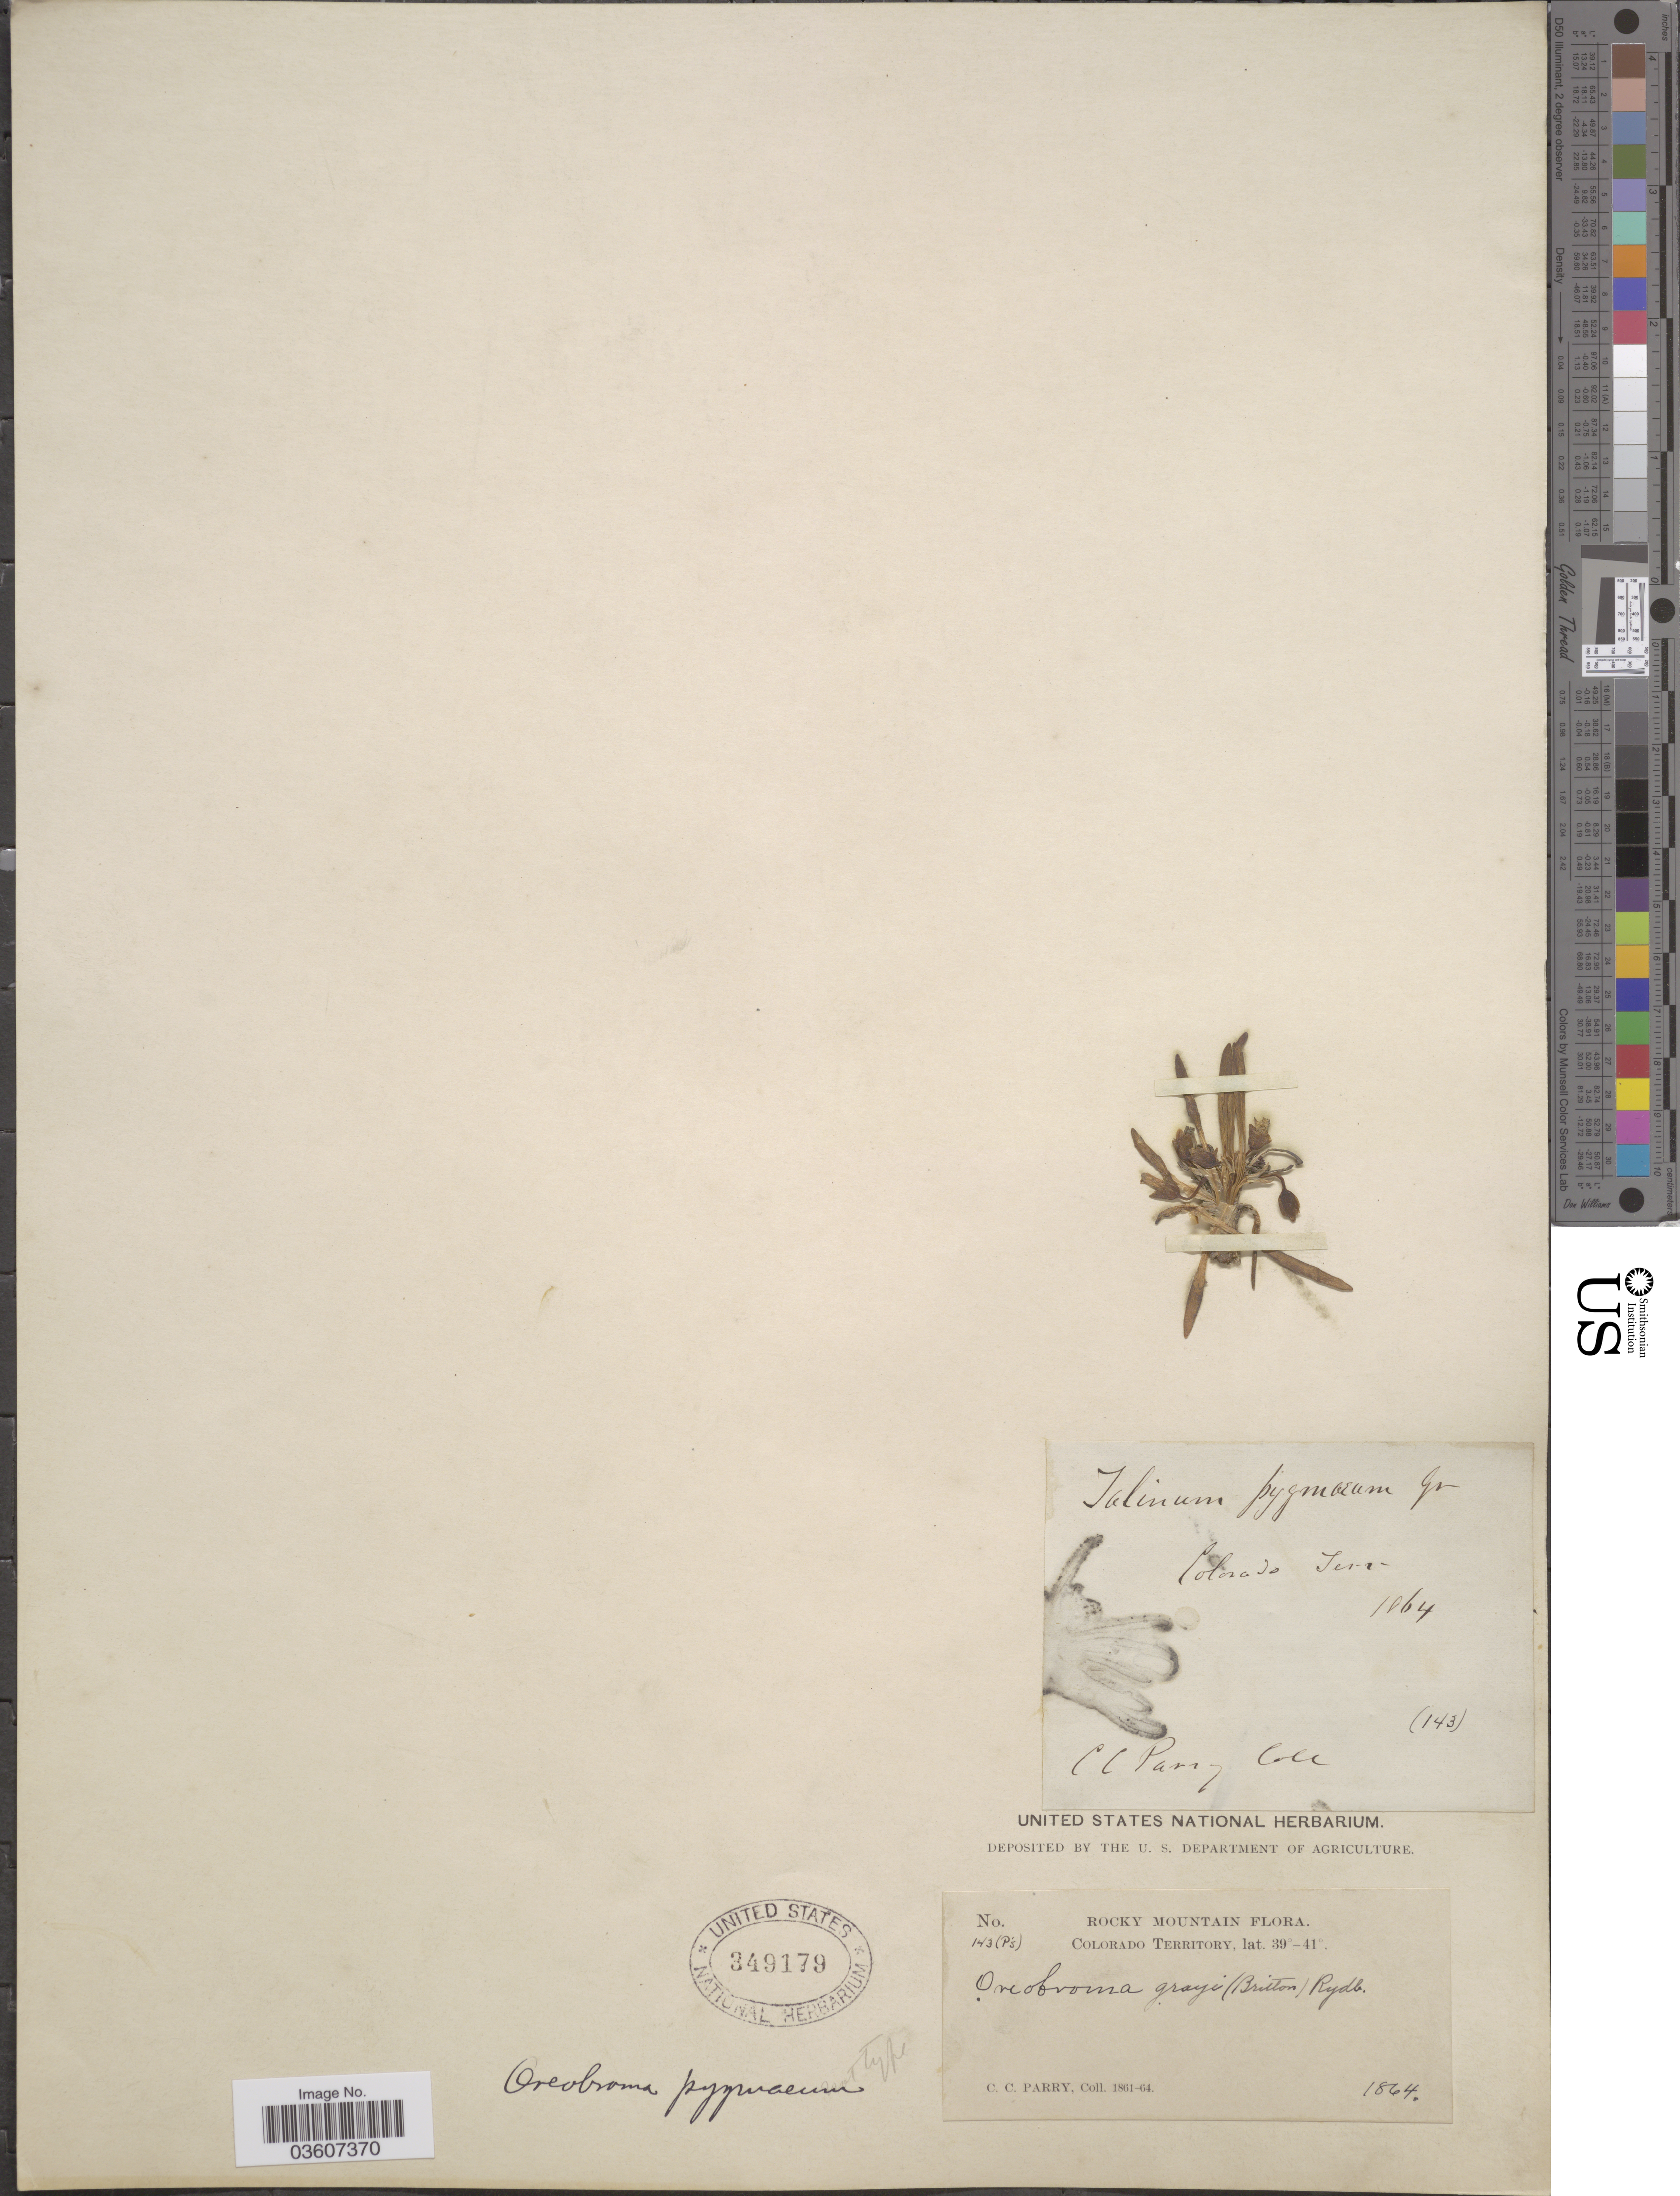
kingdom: Plantae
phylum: Tracheophyta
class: Magnoliopsida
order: Caryophyllales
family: Montiaceae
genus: Lewisia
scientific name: Lewisia pygmaea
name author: (A. Gray) B.L. Rob.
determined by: Strong, Mark T., (BOT), Smithsonian Institution - National Museum of Natural History (UNITED STATES)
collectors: C. C. Parry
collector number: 143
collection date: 1864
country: United States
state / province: Colorado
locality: Rocky Mountain.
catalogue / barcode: US 349179